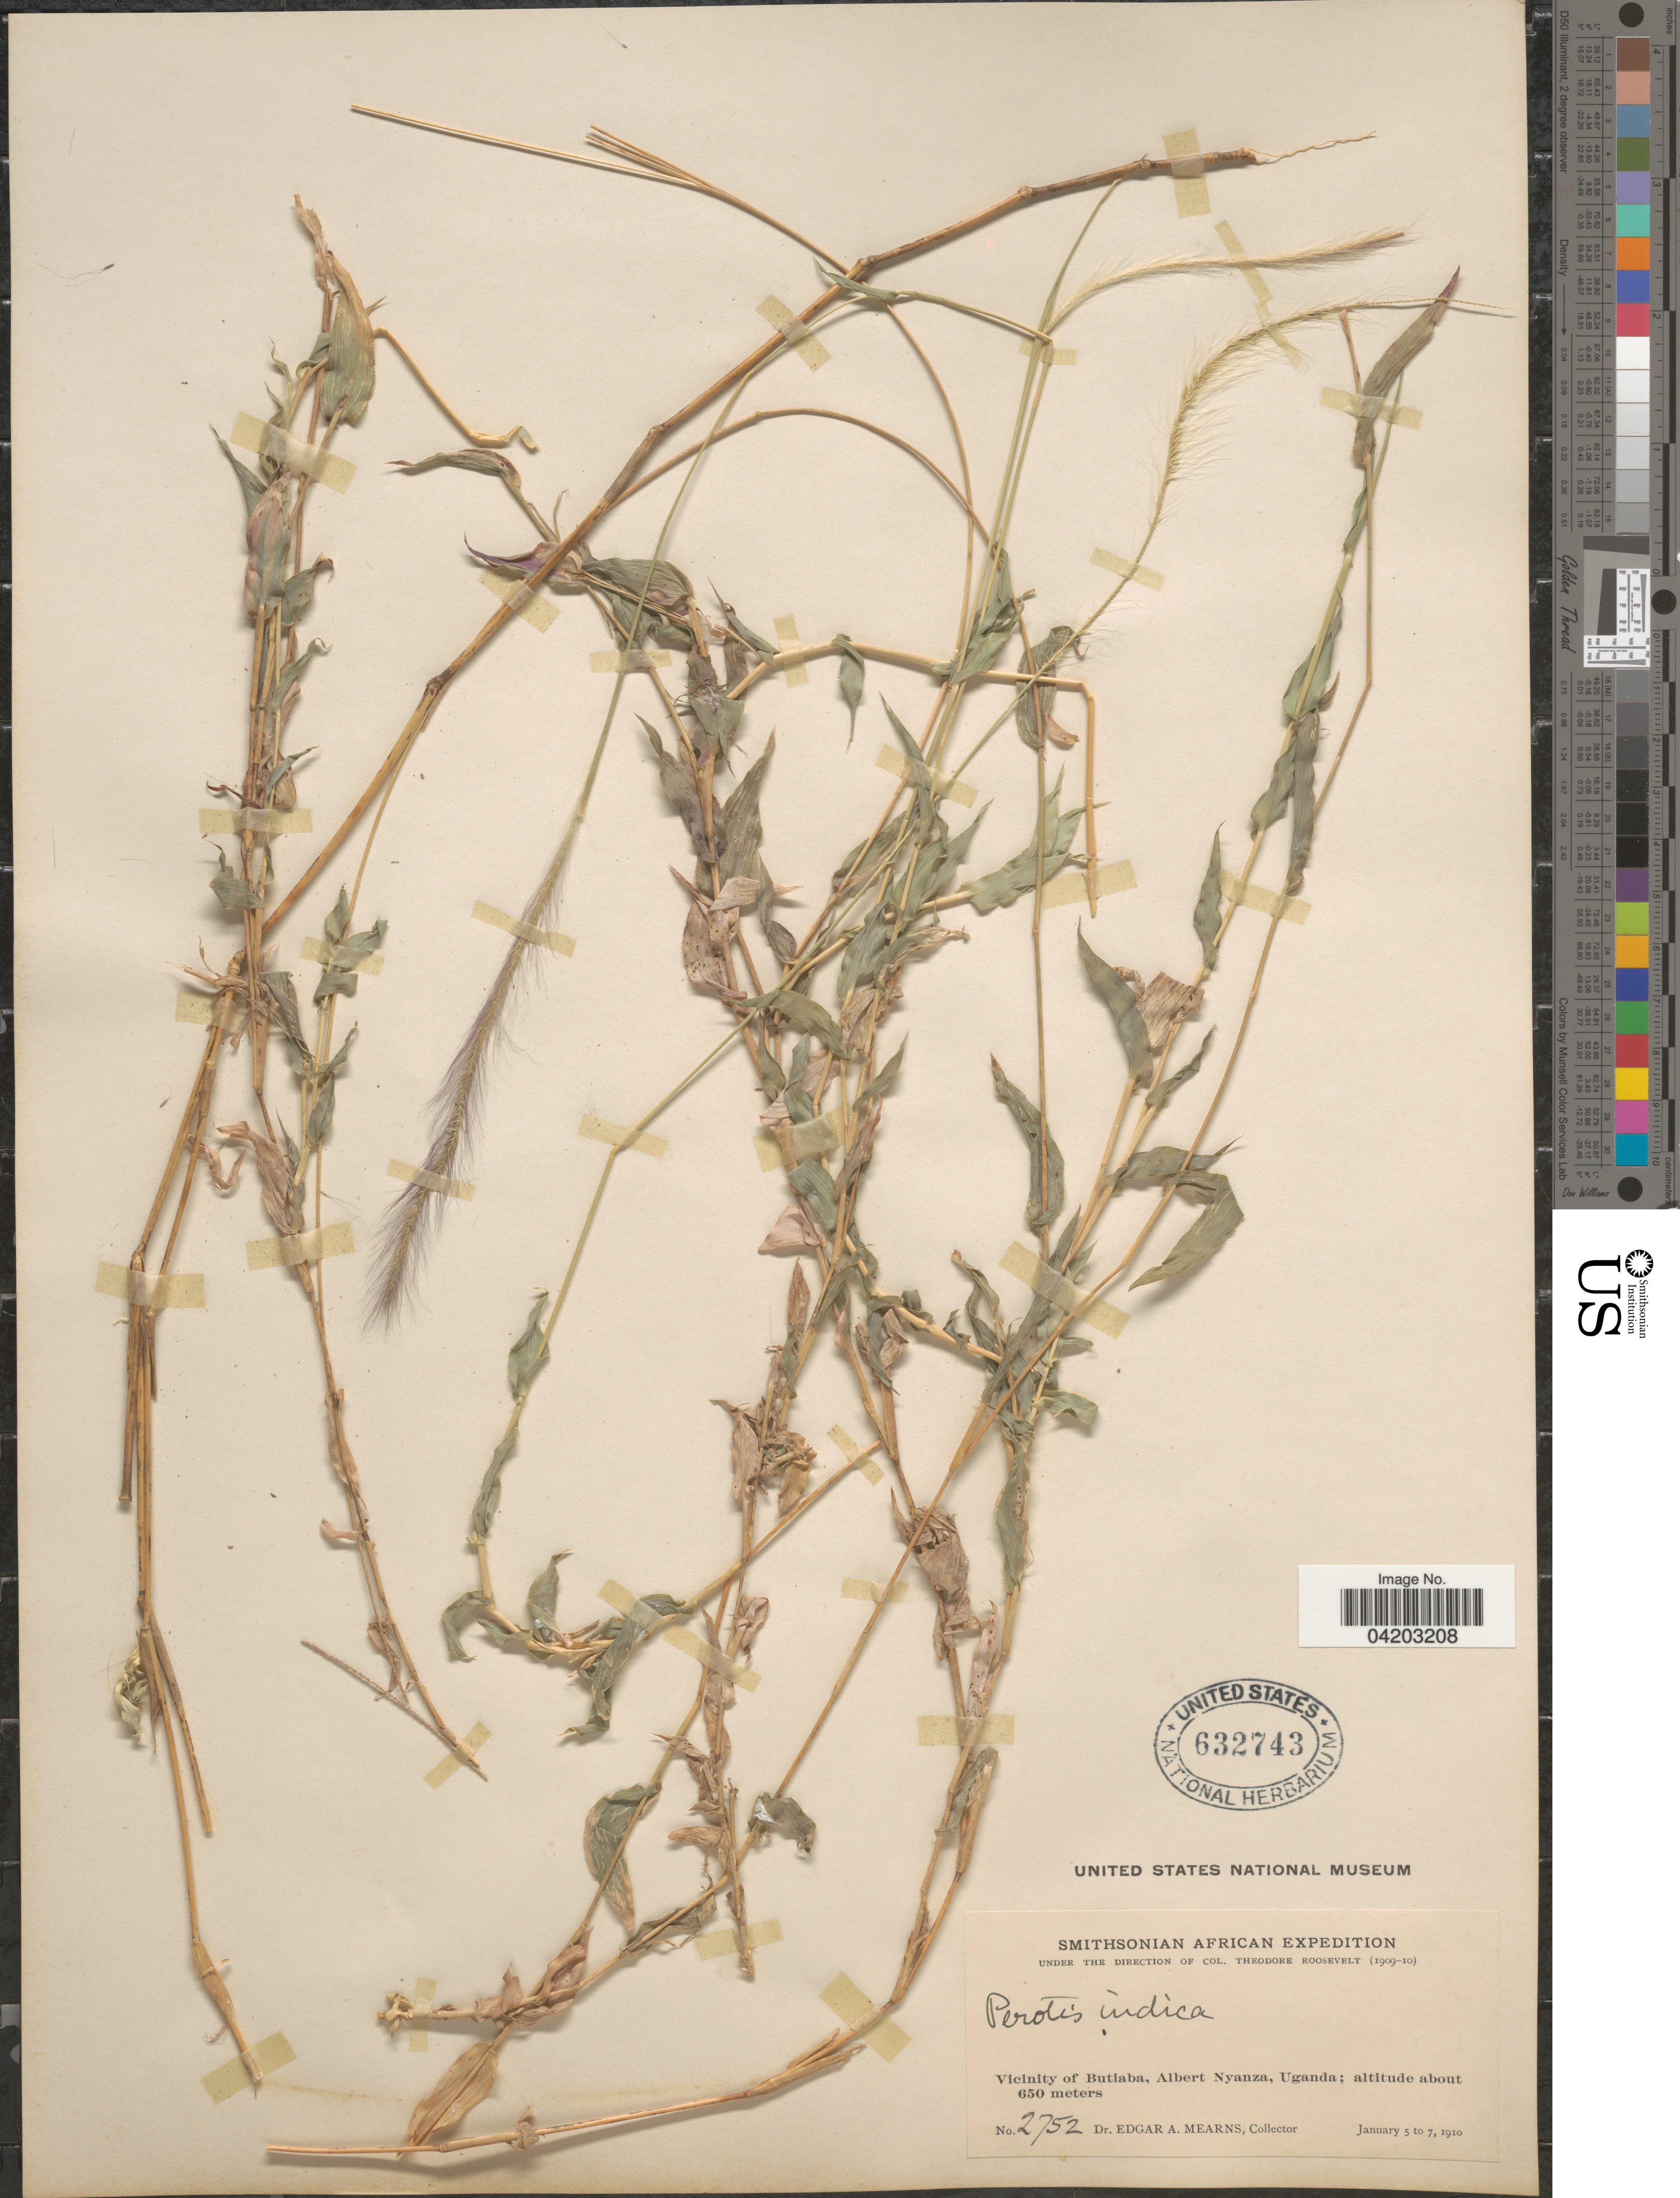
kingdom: Plantae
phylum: Tracheophyta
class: Liliopsida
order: Poales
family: Poaceae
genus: Perotis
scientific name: Perotis indica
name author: (L.) Kuntze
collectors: E. A. Mearns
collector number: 2752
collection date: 1910-01-05/1910-01-07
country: Uganda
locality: Smithsonian African Expedition under the direction of col. Theodore Roosevelt (1909-10). Vicinity of Butiaba, Albert Nyanza.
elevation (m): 650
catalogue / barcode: US 632743